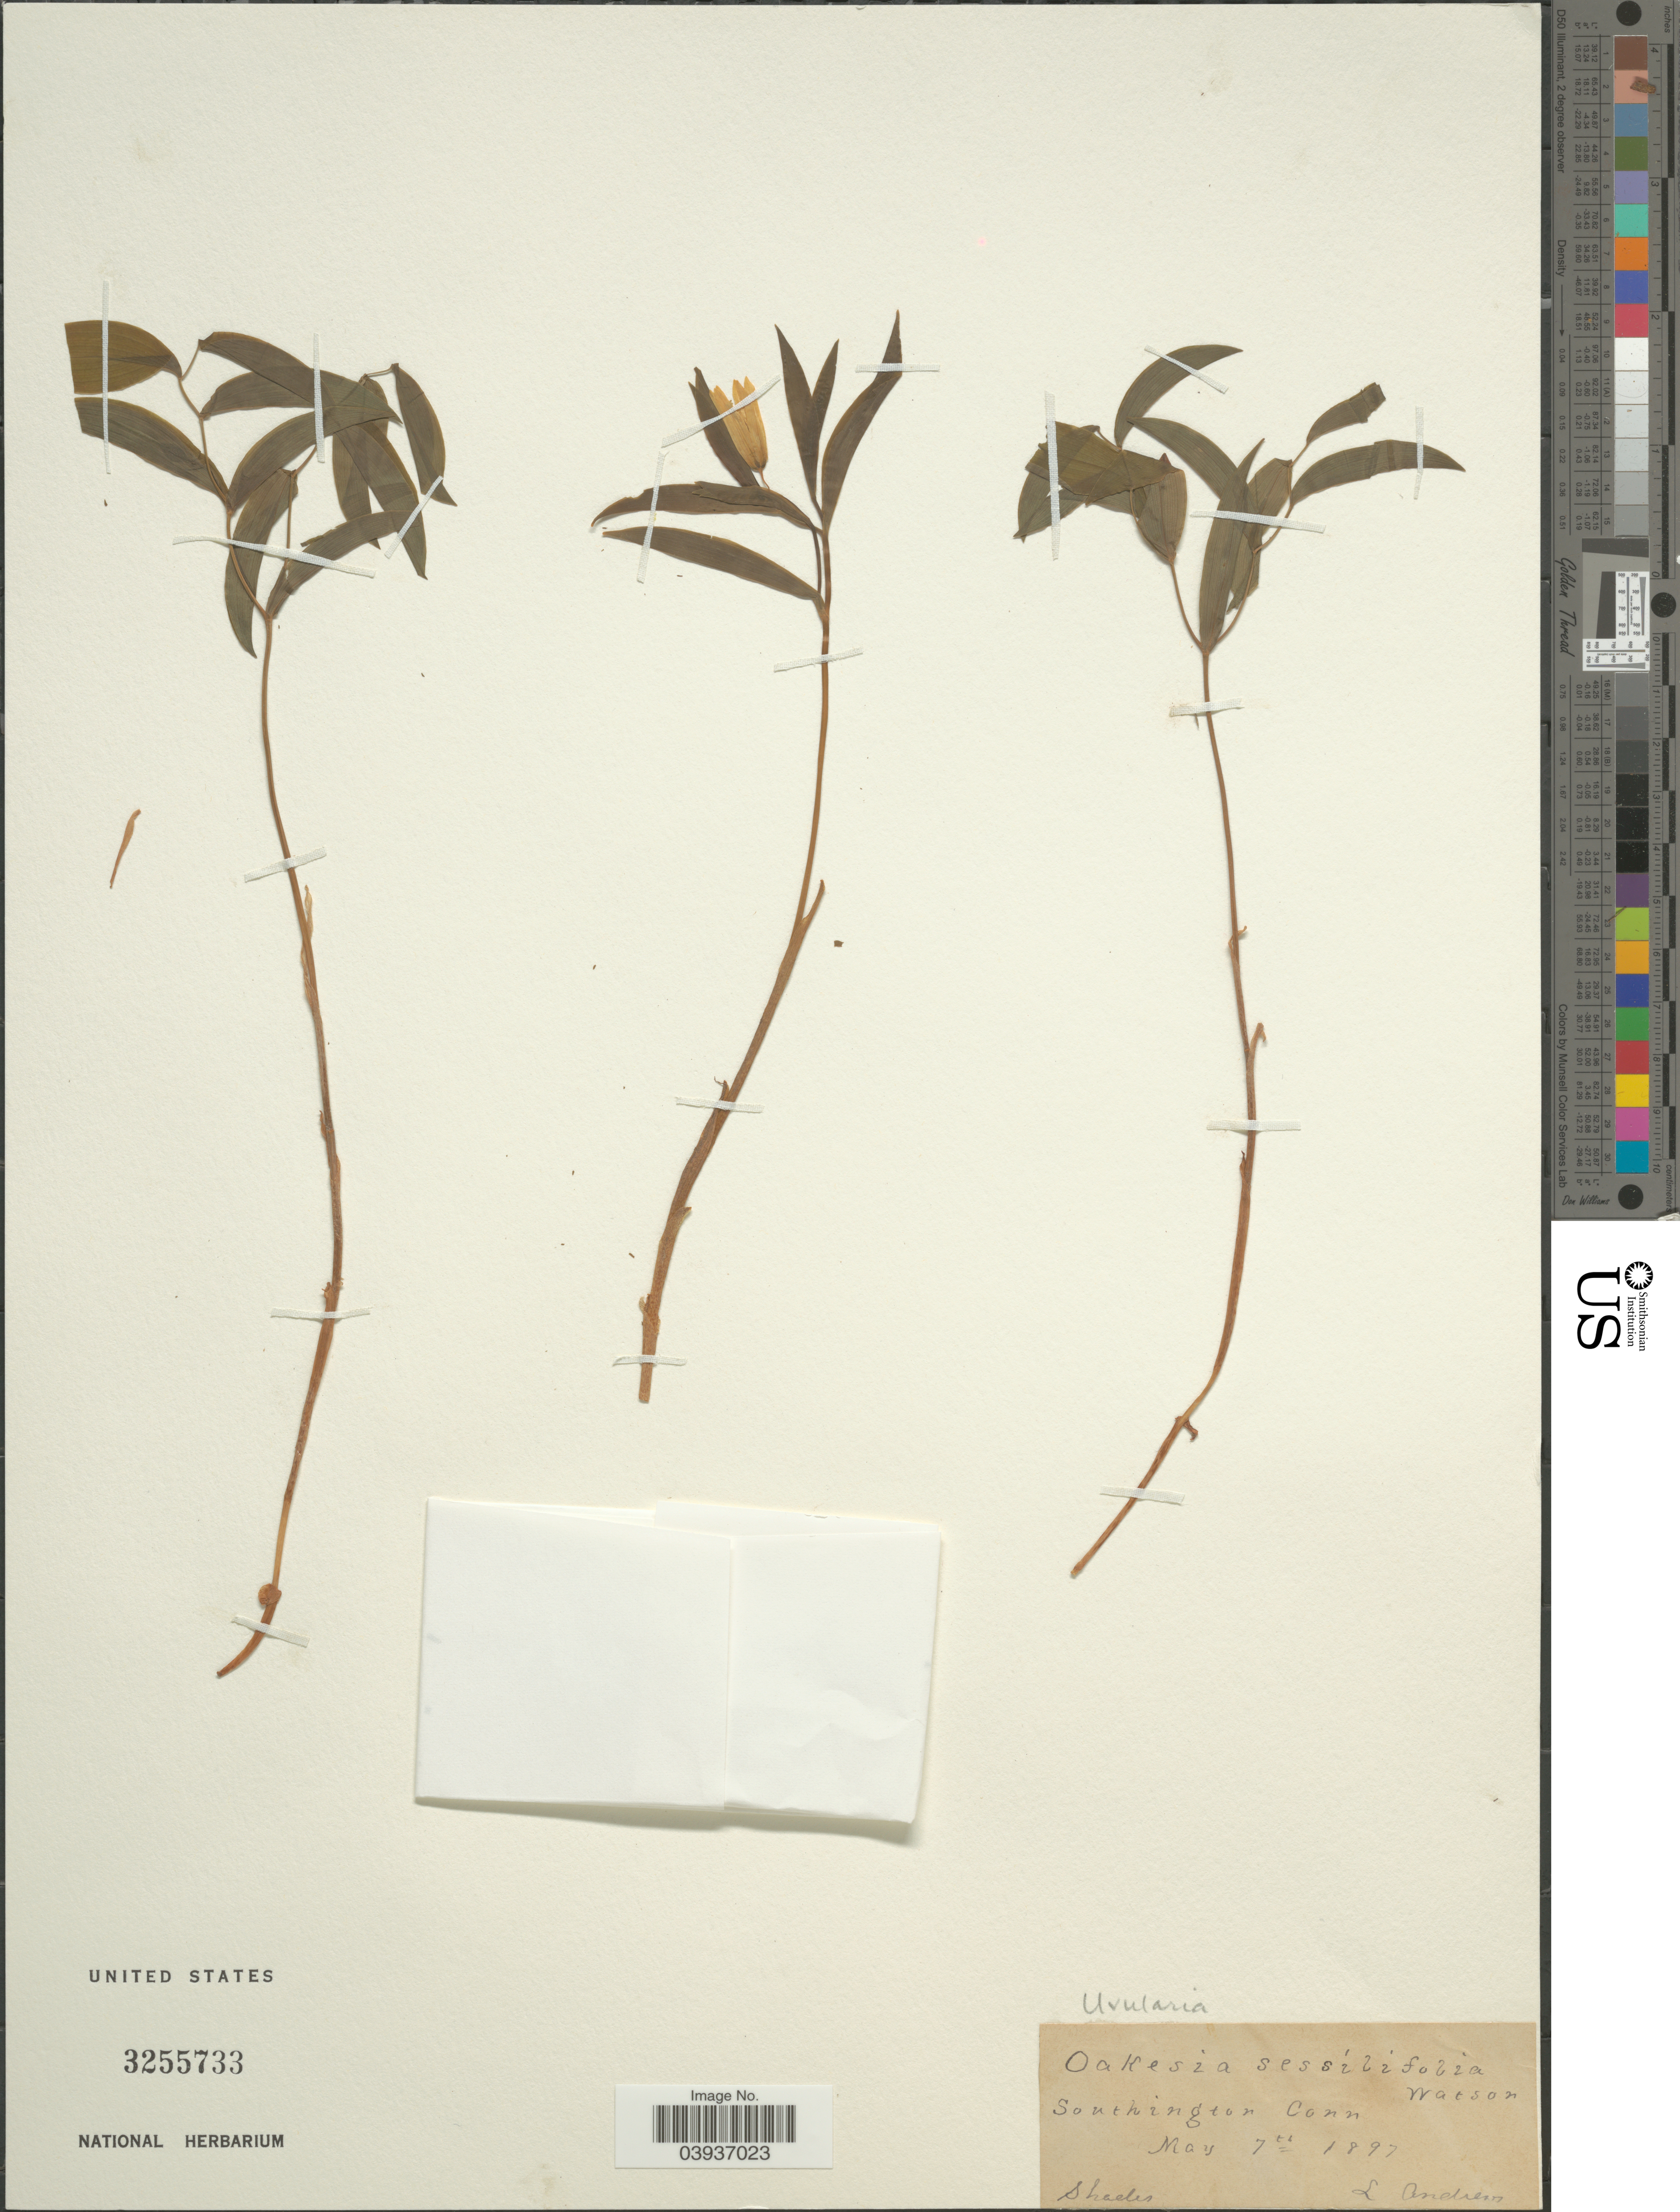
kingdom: Plantae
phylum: Tracheophyta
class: Liliopsida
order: Liliales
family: Colchicaceae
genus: Uvularia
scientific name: Uvularia sessilifolia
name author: L.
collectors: L. Andrews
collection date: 1897-05-07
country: United States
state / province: Connecticut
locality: Southington.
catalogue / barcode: US 3255733